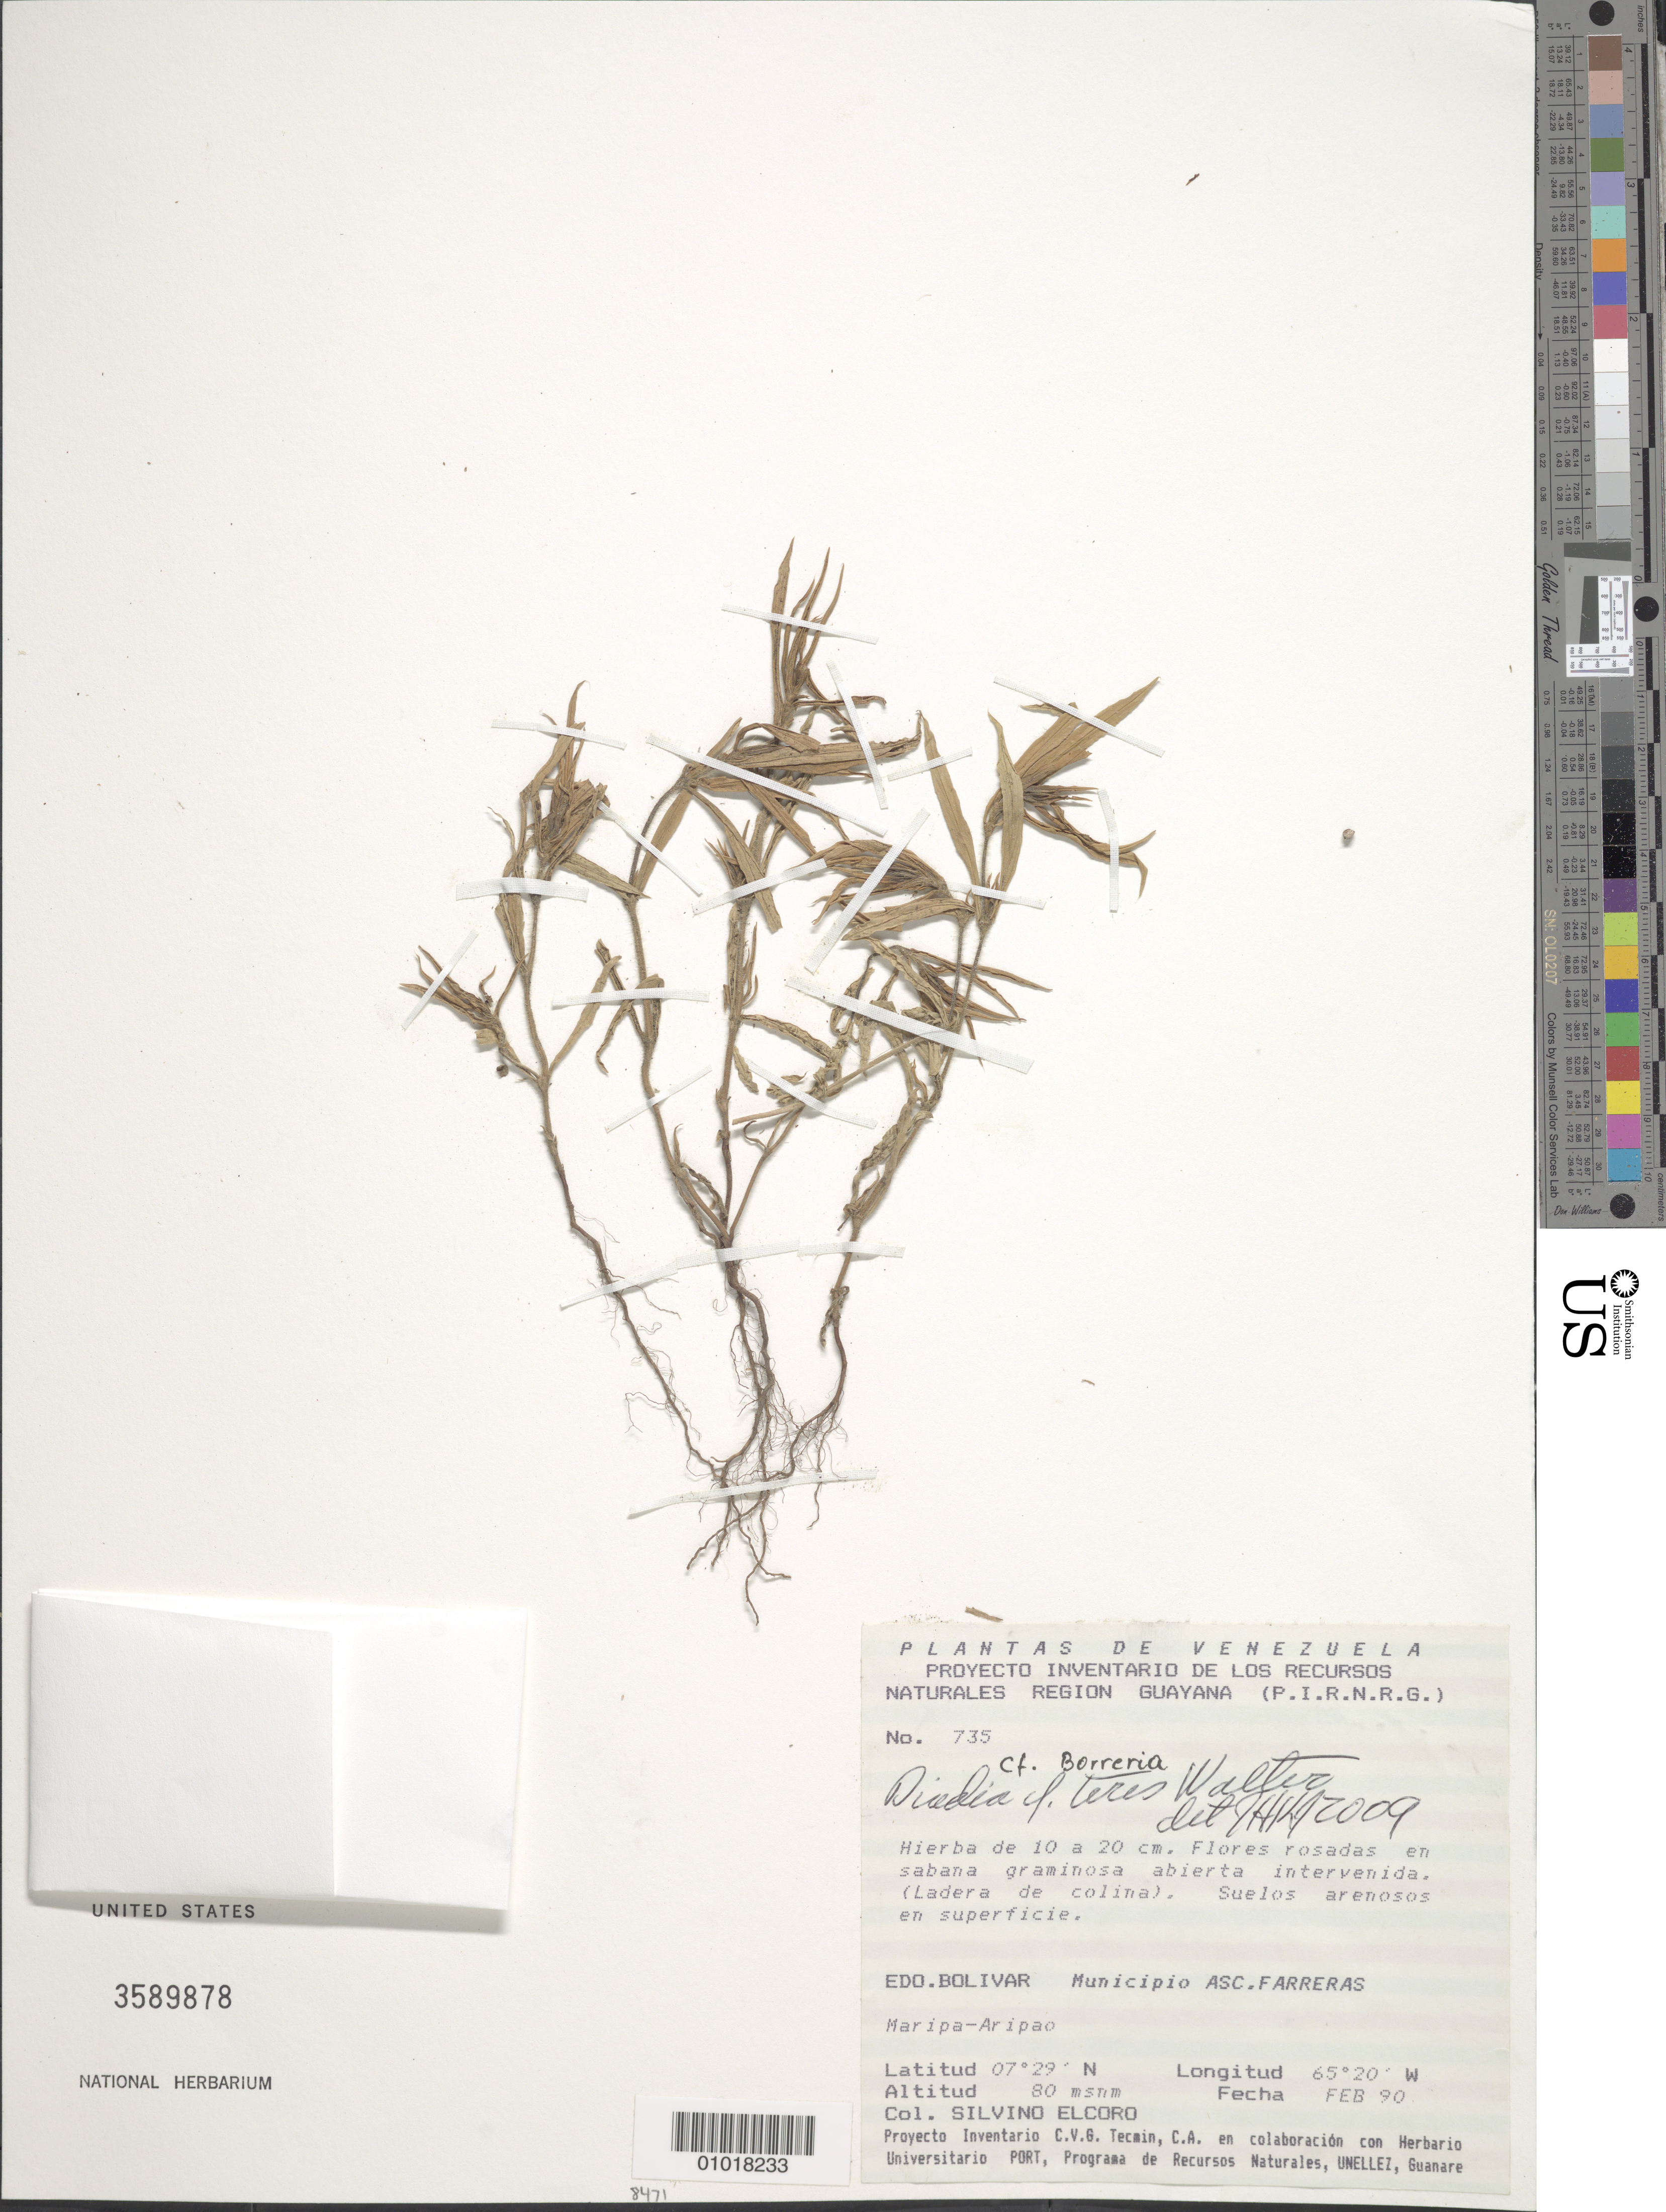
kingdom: Plantae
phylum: Tracheophyta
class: Magnoliopsida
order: Gentianales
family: Rubiaceae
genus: Diodia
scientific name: Diodia teres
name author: Walter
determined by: Kirkbride, J. H.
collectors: S. Elcoro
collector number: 735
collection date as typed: Feb-90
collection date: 1990-02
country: Venezuela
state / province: Bolívar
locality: Mun. Asc. Farreras, Maripa-Aripao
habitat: Suelos arenosos en superficie. Sabana grainosa abierta intervenida (ladera de colina)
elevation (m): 80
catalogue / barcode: US 3589878